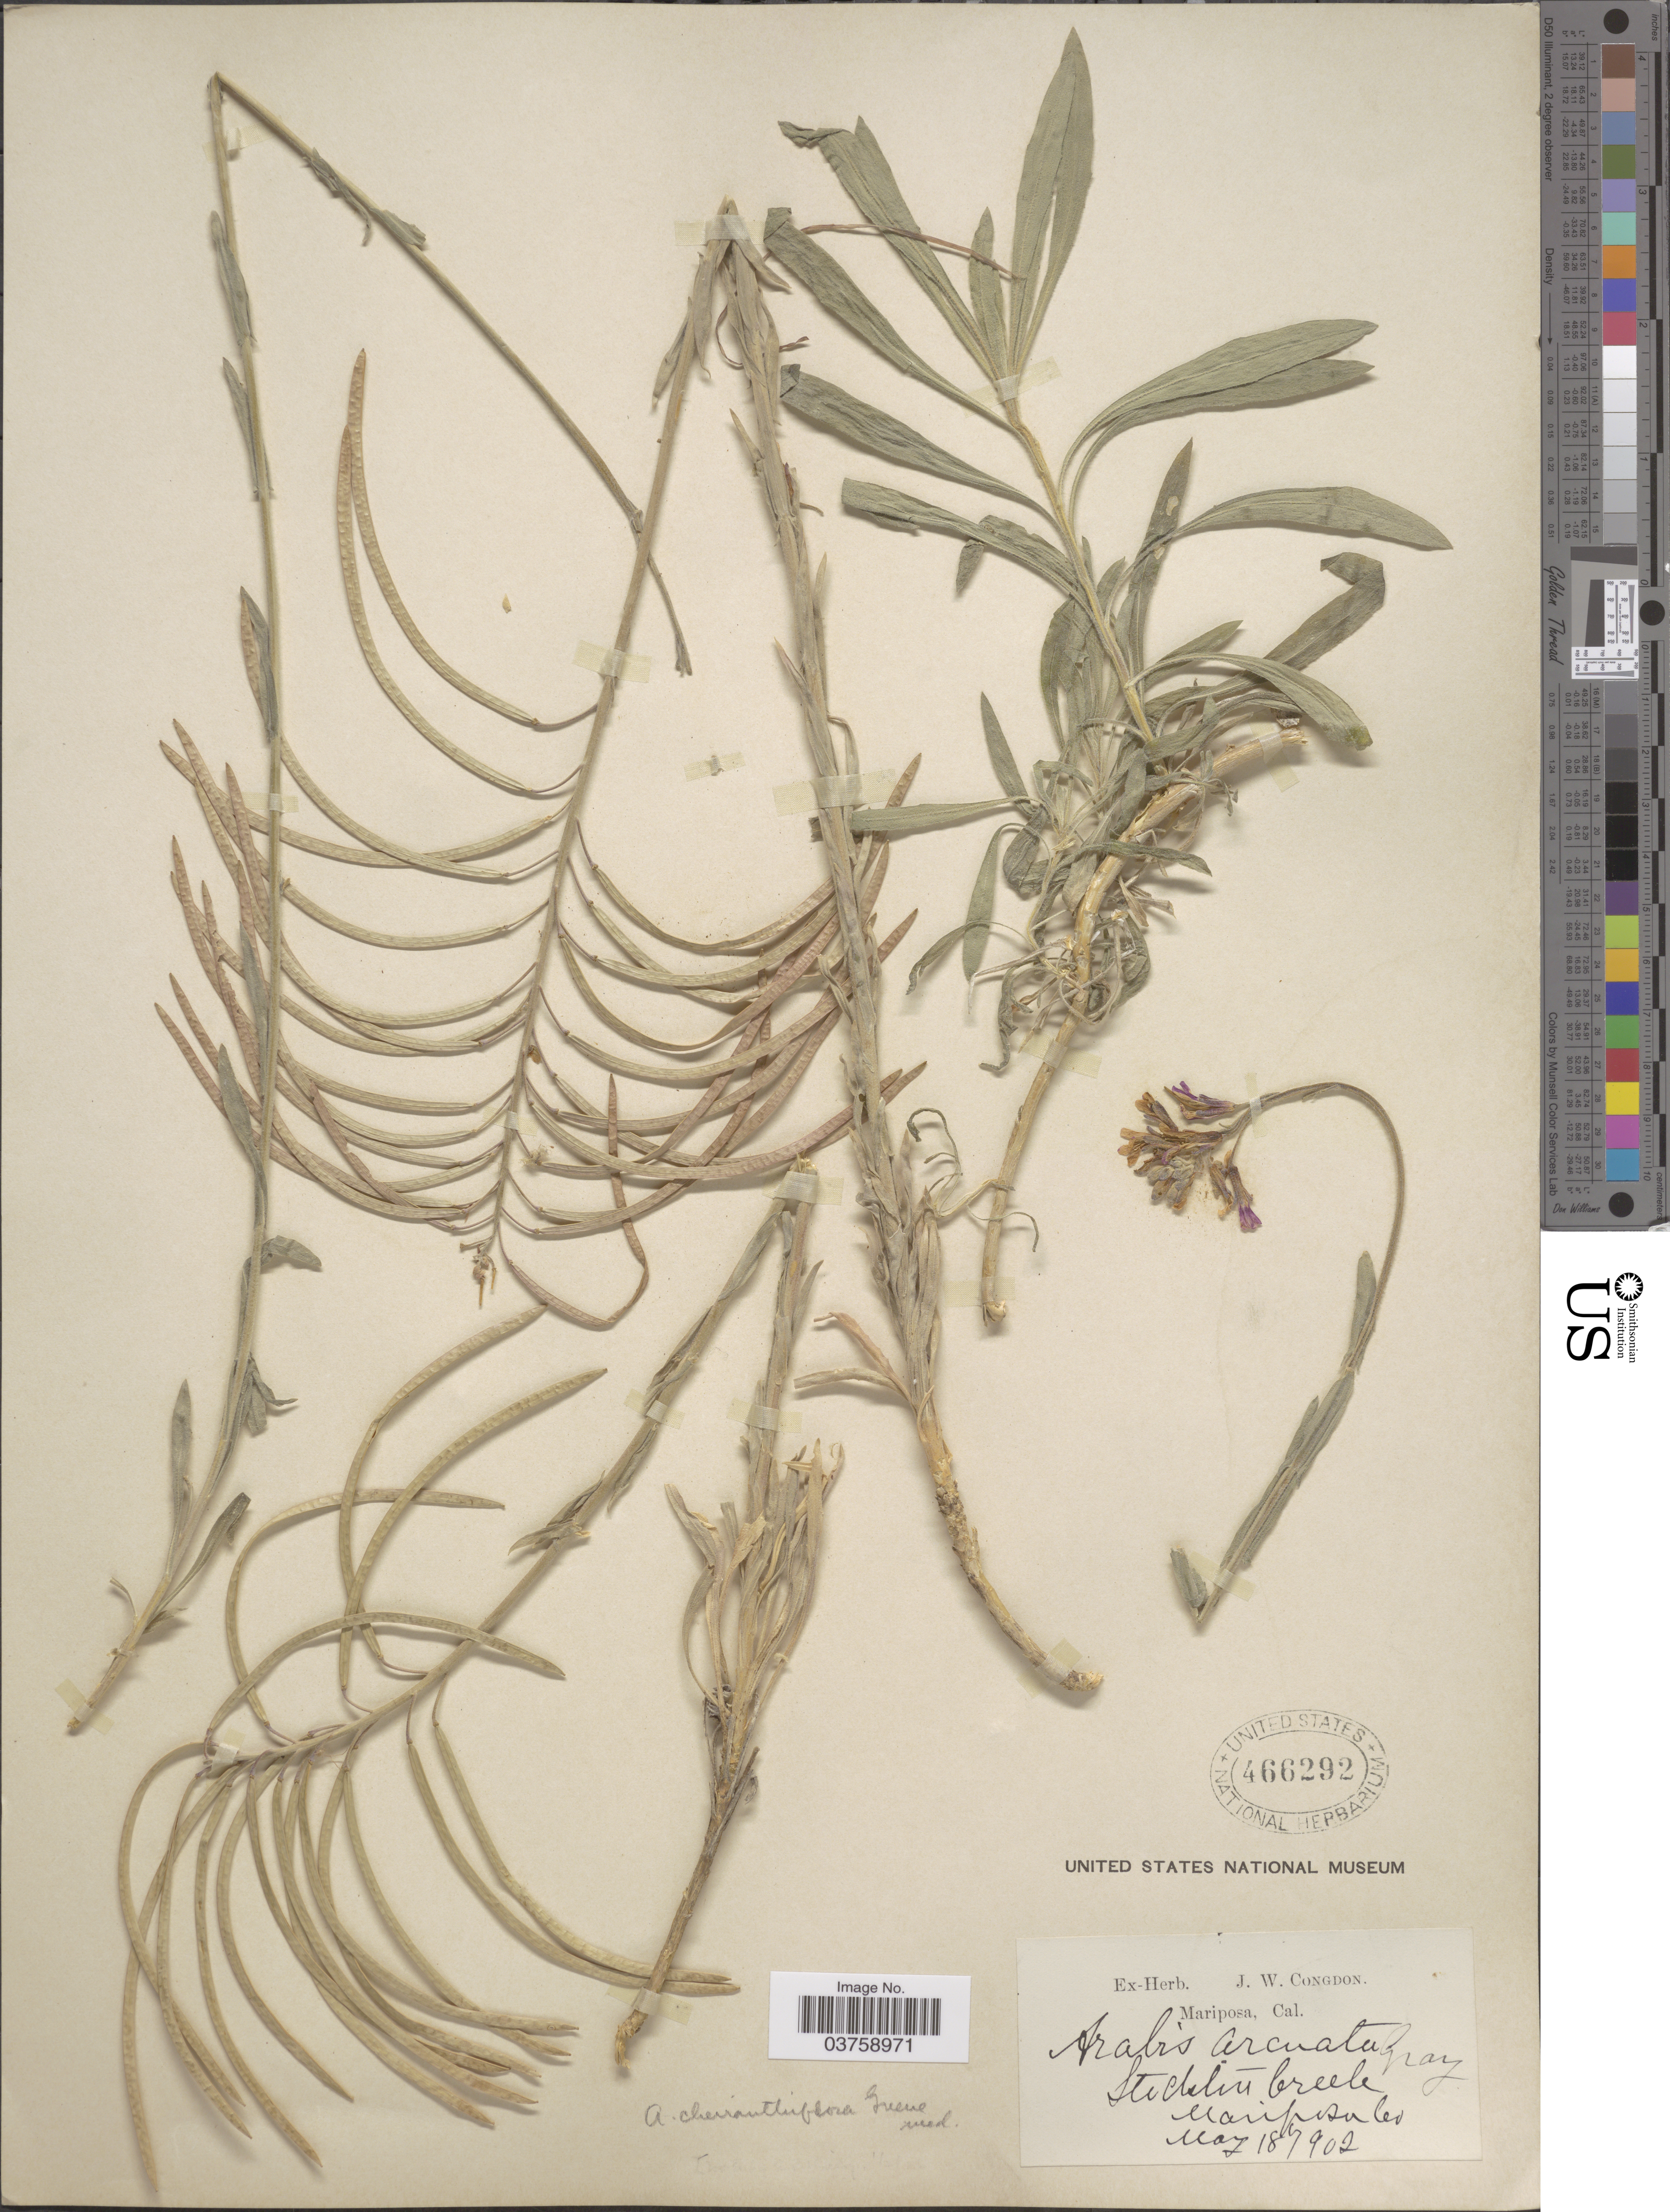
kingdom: Plantae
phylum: Tracheophyta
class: Magnoliopsida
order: Brassicales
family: Brassicaceae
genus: Arabis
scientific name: Arabis sparsiflora var. arcuata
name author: (Nutt.) Rollins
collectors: ex herb. J. W. Congdon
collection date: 1902-05-18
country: United States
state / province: California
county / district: Mariposa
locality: Mariposa. Stockton Creek. Mariposa Co.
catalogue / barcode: US 466292